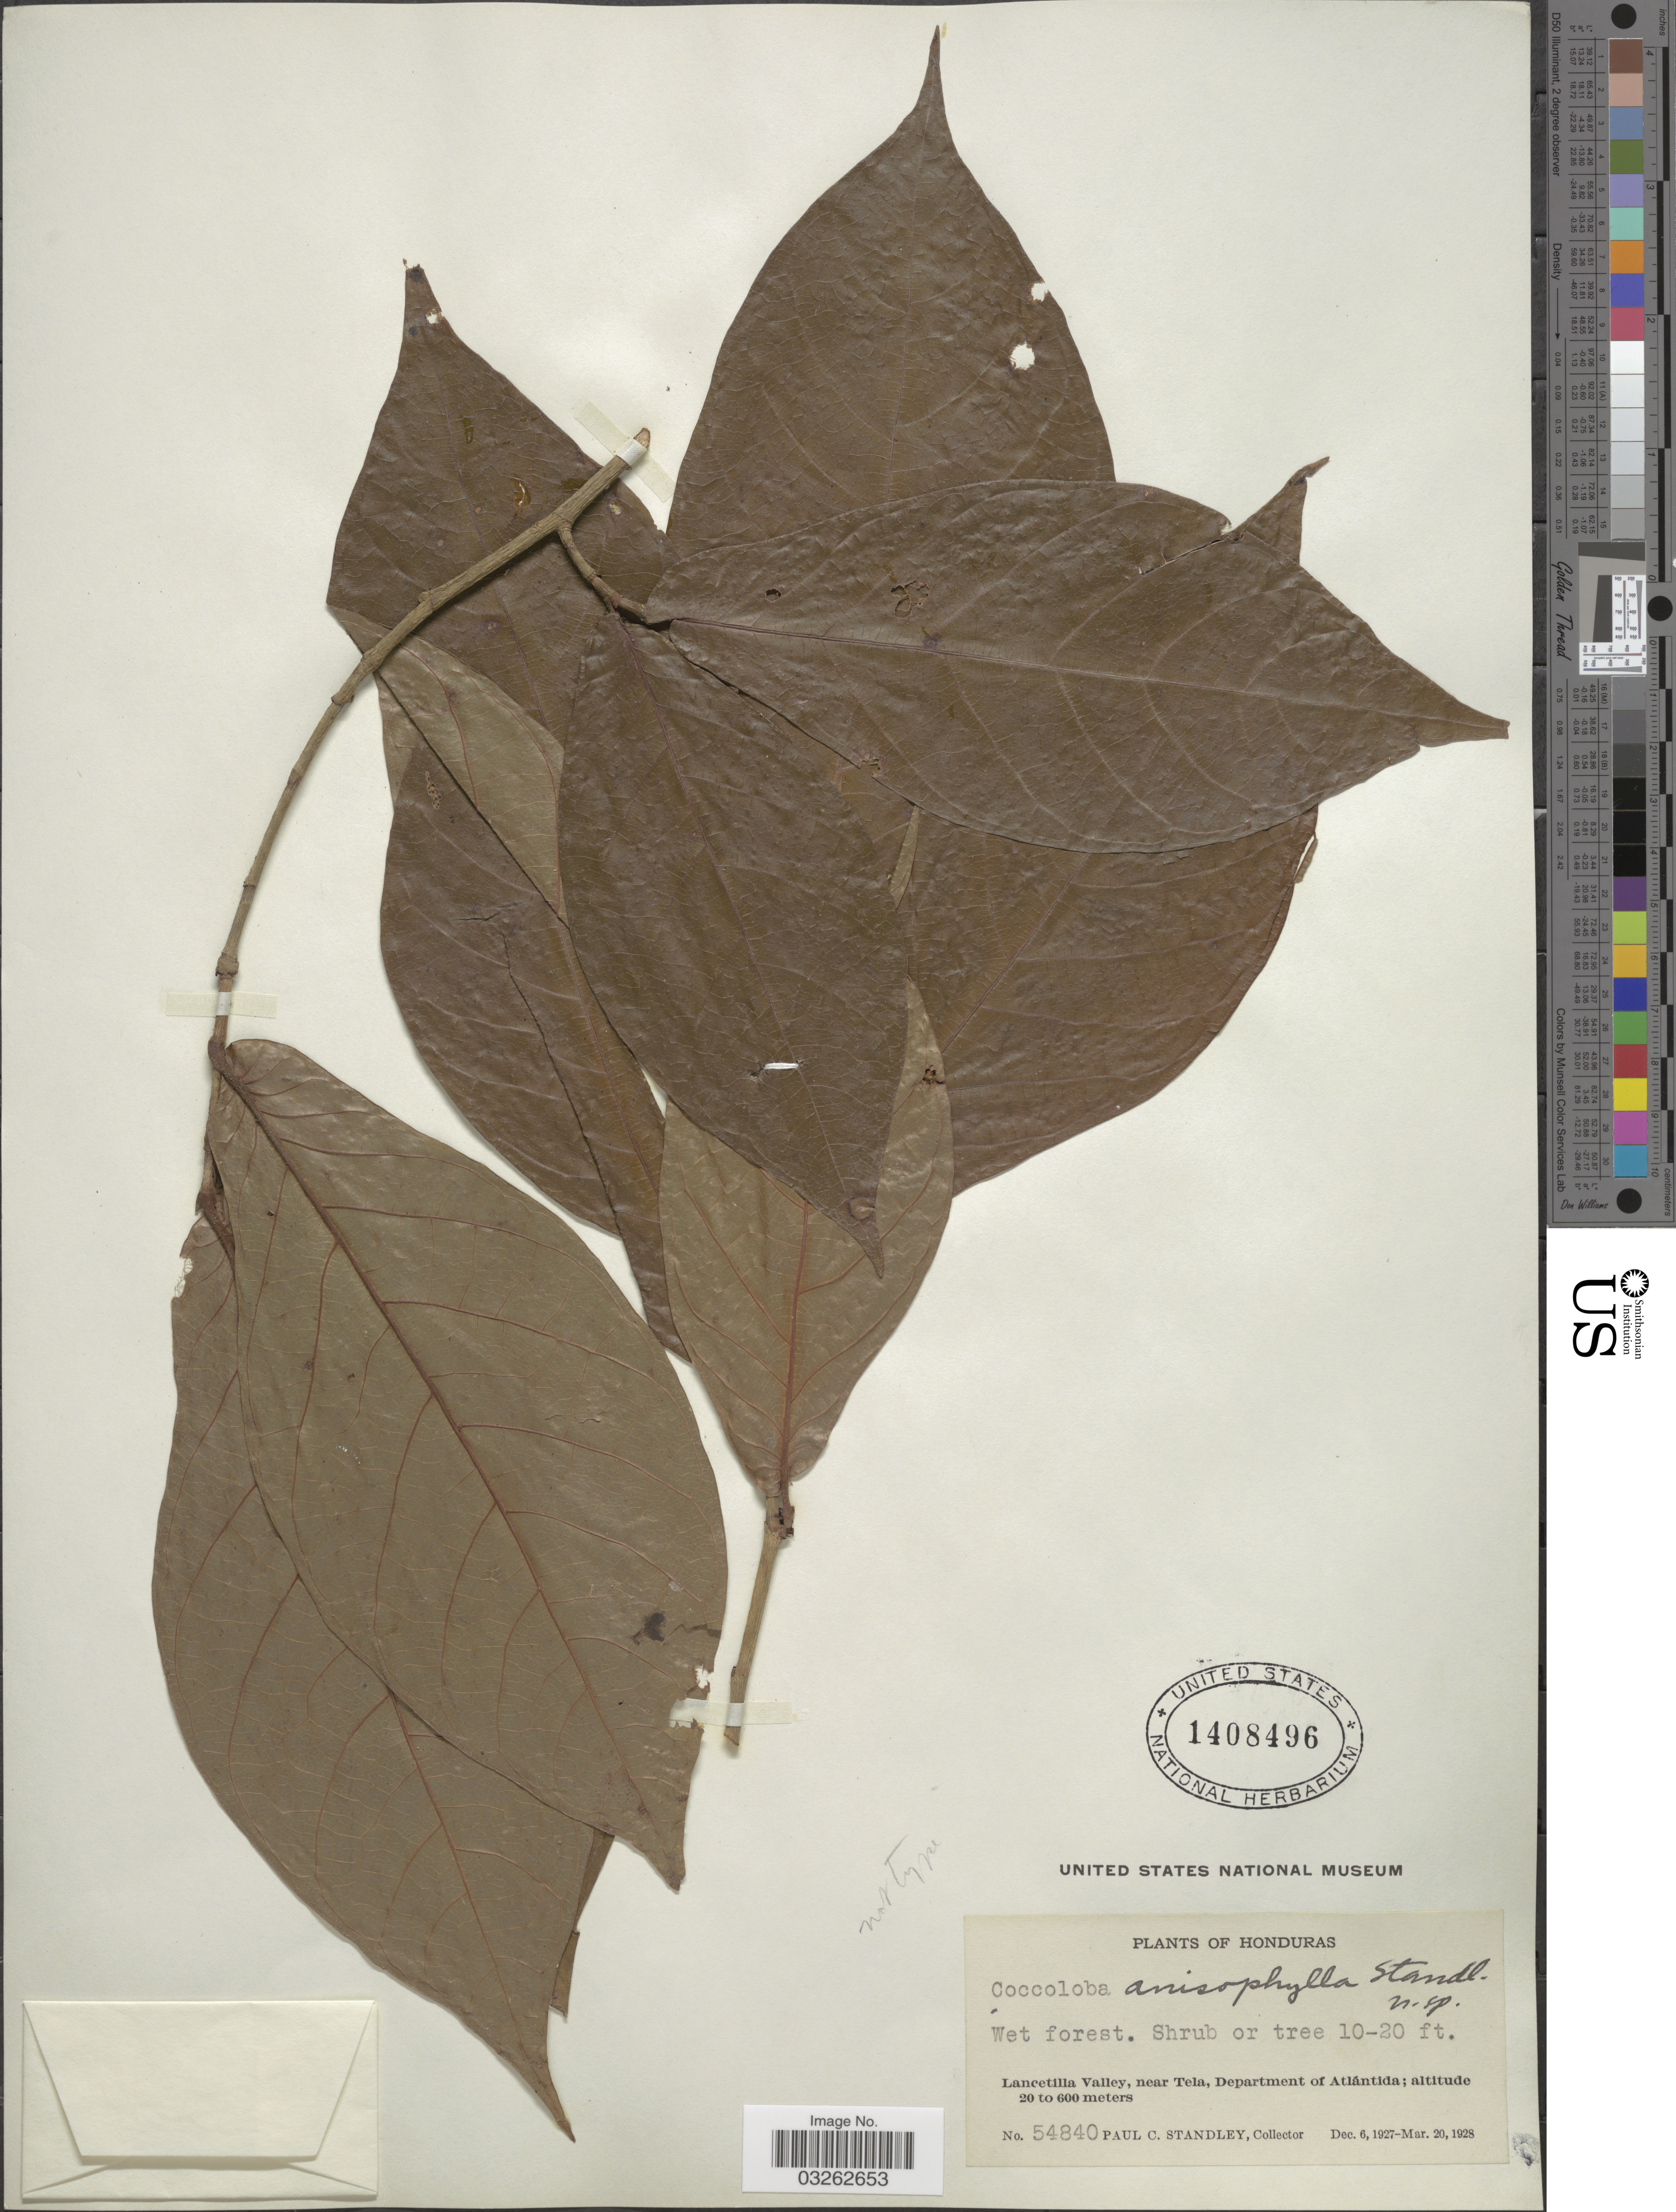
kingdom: Plantae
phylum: Tracheophyta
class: Magnoliopsida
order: Caryophyllales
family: Polygonaceae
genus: Coccoloba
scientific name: Coccoloba chiapensis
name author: Standl.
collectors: P. C. Standley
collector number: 54840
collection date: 1927-12-06/1928-03-20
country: Honduras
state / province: Atlántida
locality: Lancetilla Valley, near Tela, Department of Atlántida.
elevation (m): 20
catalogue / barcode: US 1408496